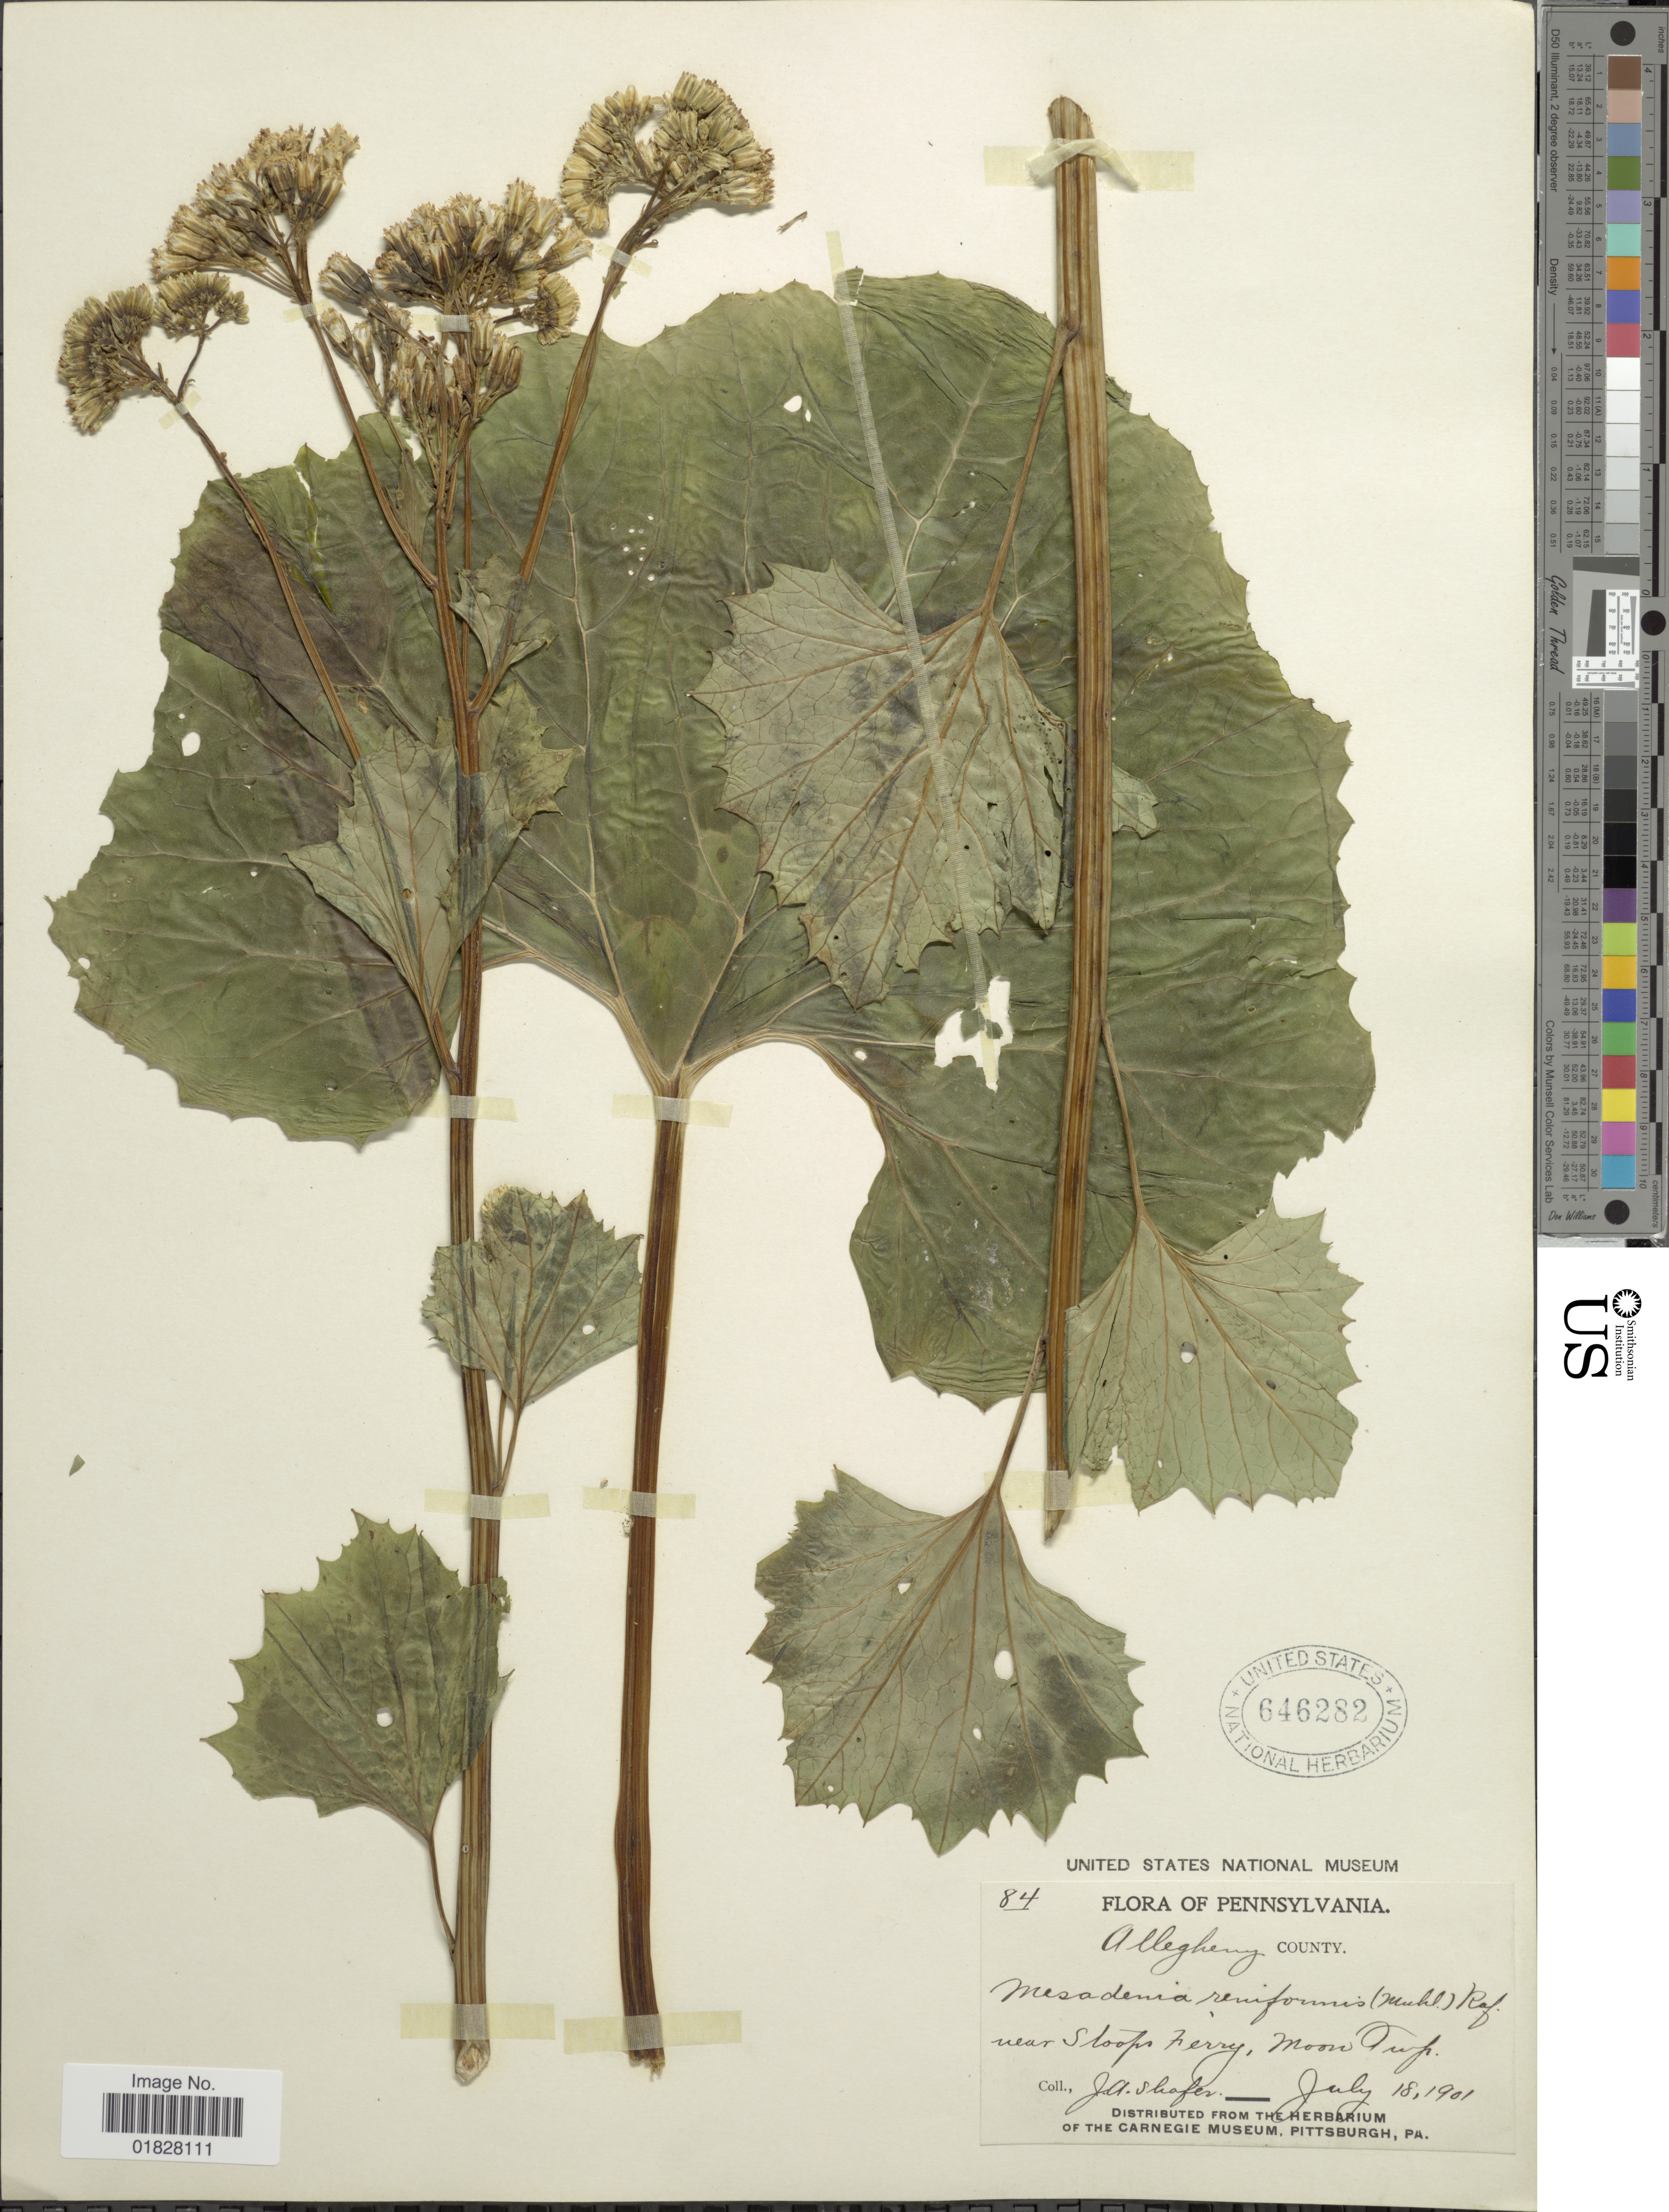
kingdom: Plantae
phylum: Tracheophyta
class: Magnoliopsida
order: Asterales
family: Asteraceae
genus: Arnoglossum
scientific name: Arnoglossum reniforme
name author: (Hook.) H. Rob.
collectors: J. A. Shafer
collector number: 84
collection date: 1901-07-18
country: United States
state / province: Pennsylvania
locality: Allegheny County. Near Stoops Ferry, Moon Twp.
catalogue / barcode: US 646282